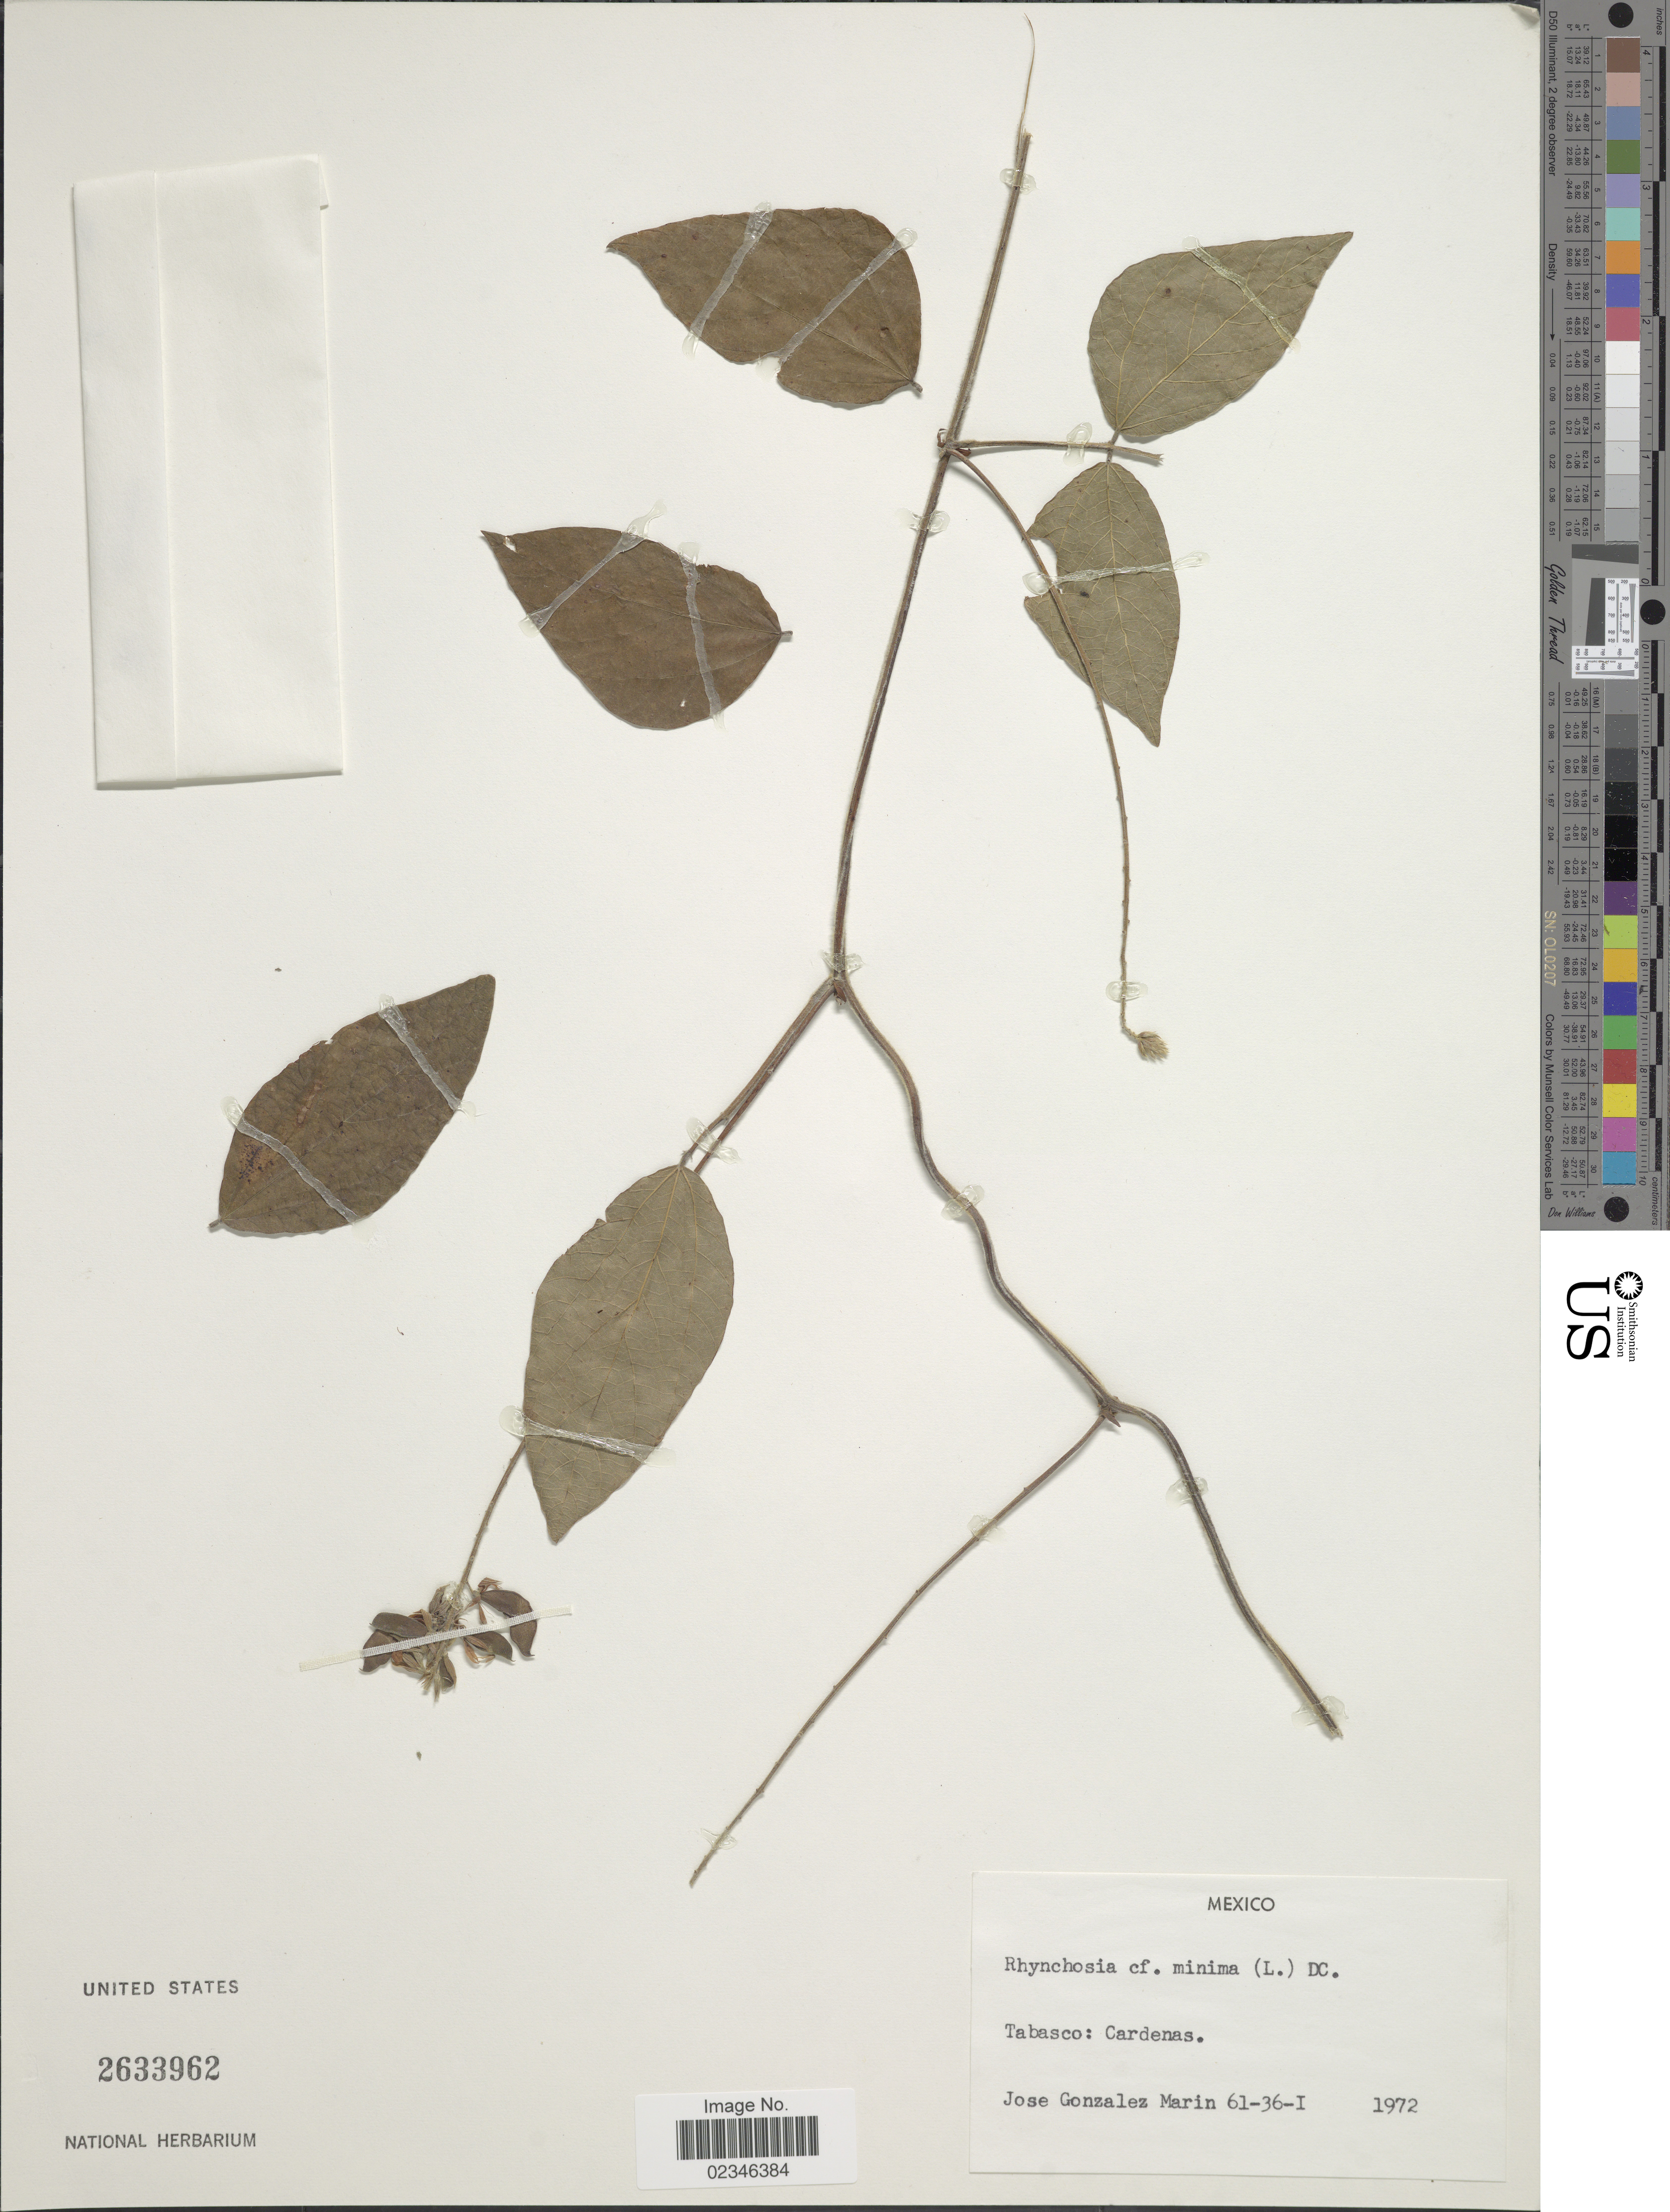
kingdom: Plantae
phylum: Tracheophyta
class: Magnoliopsida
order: Fabales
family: Fabaceae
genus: Rhynchosia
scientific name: Rhynchosia minima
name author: (L.) DC.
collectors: J. Marin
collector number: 61-36-I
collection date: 1972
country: Mexico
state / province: Tabasco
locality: Tabasco: Cardenas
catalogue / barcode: US 2633962